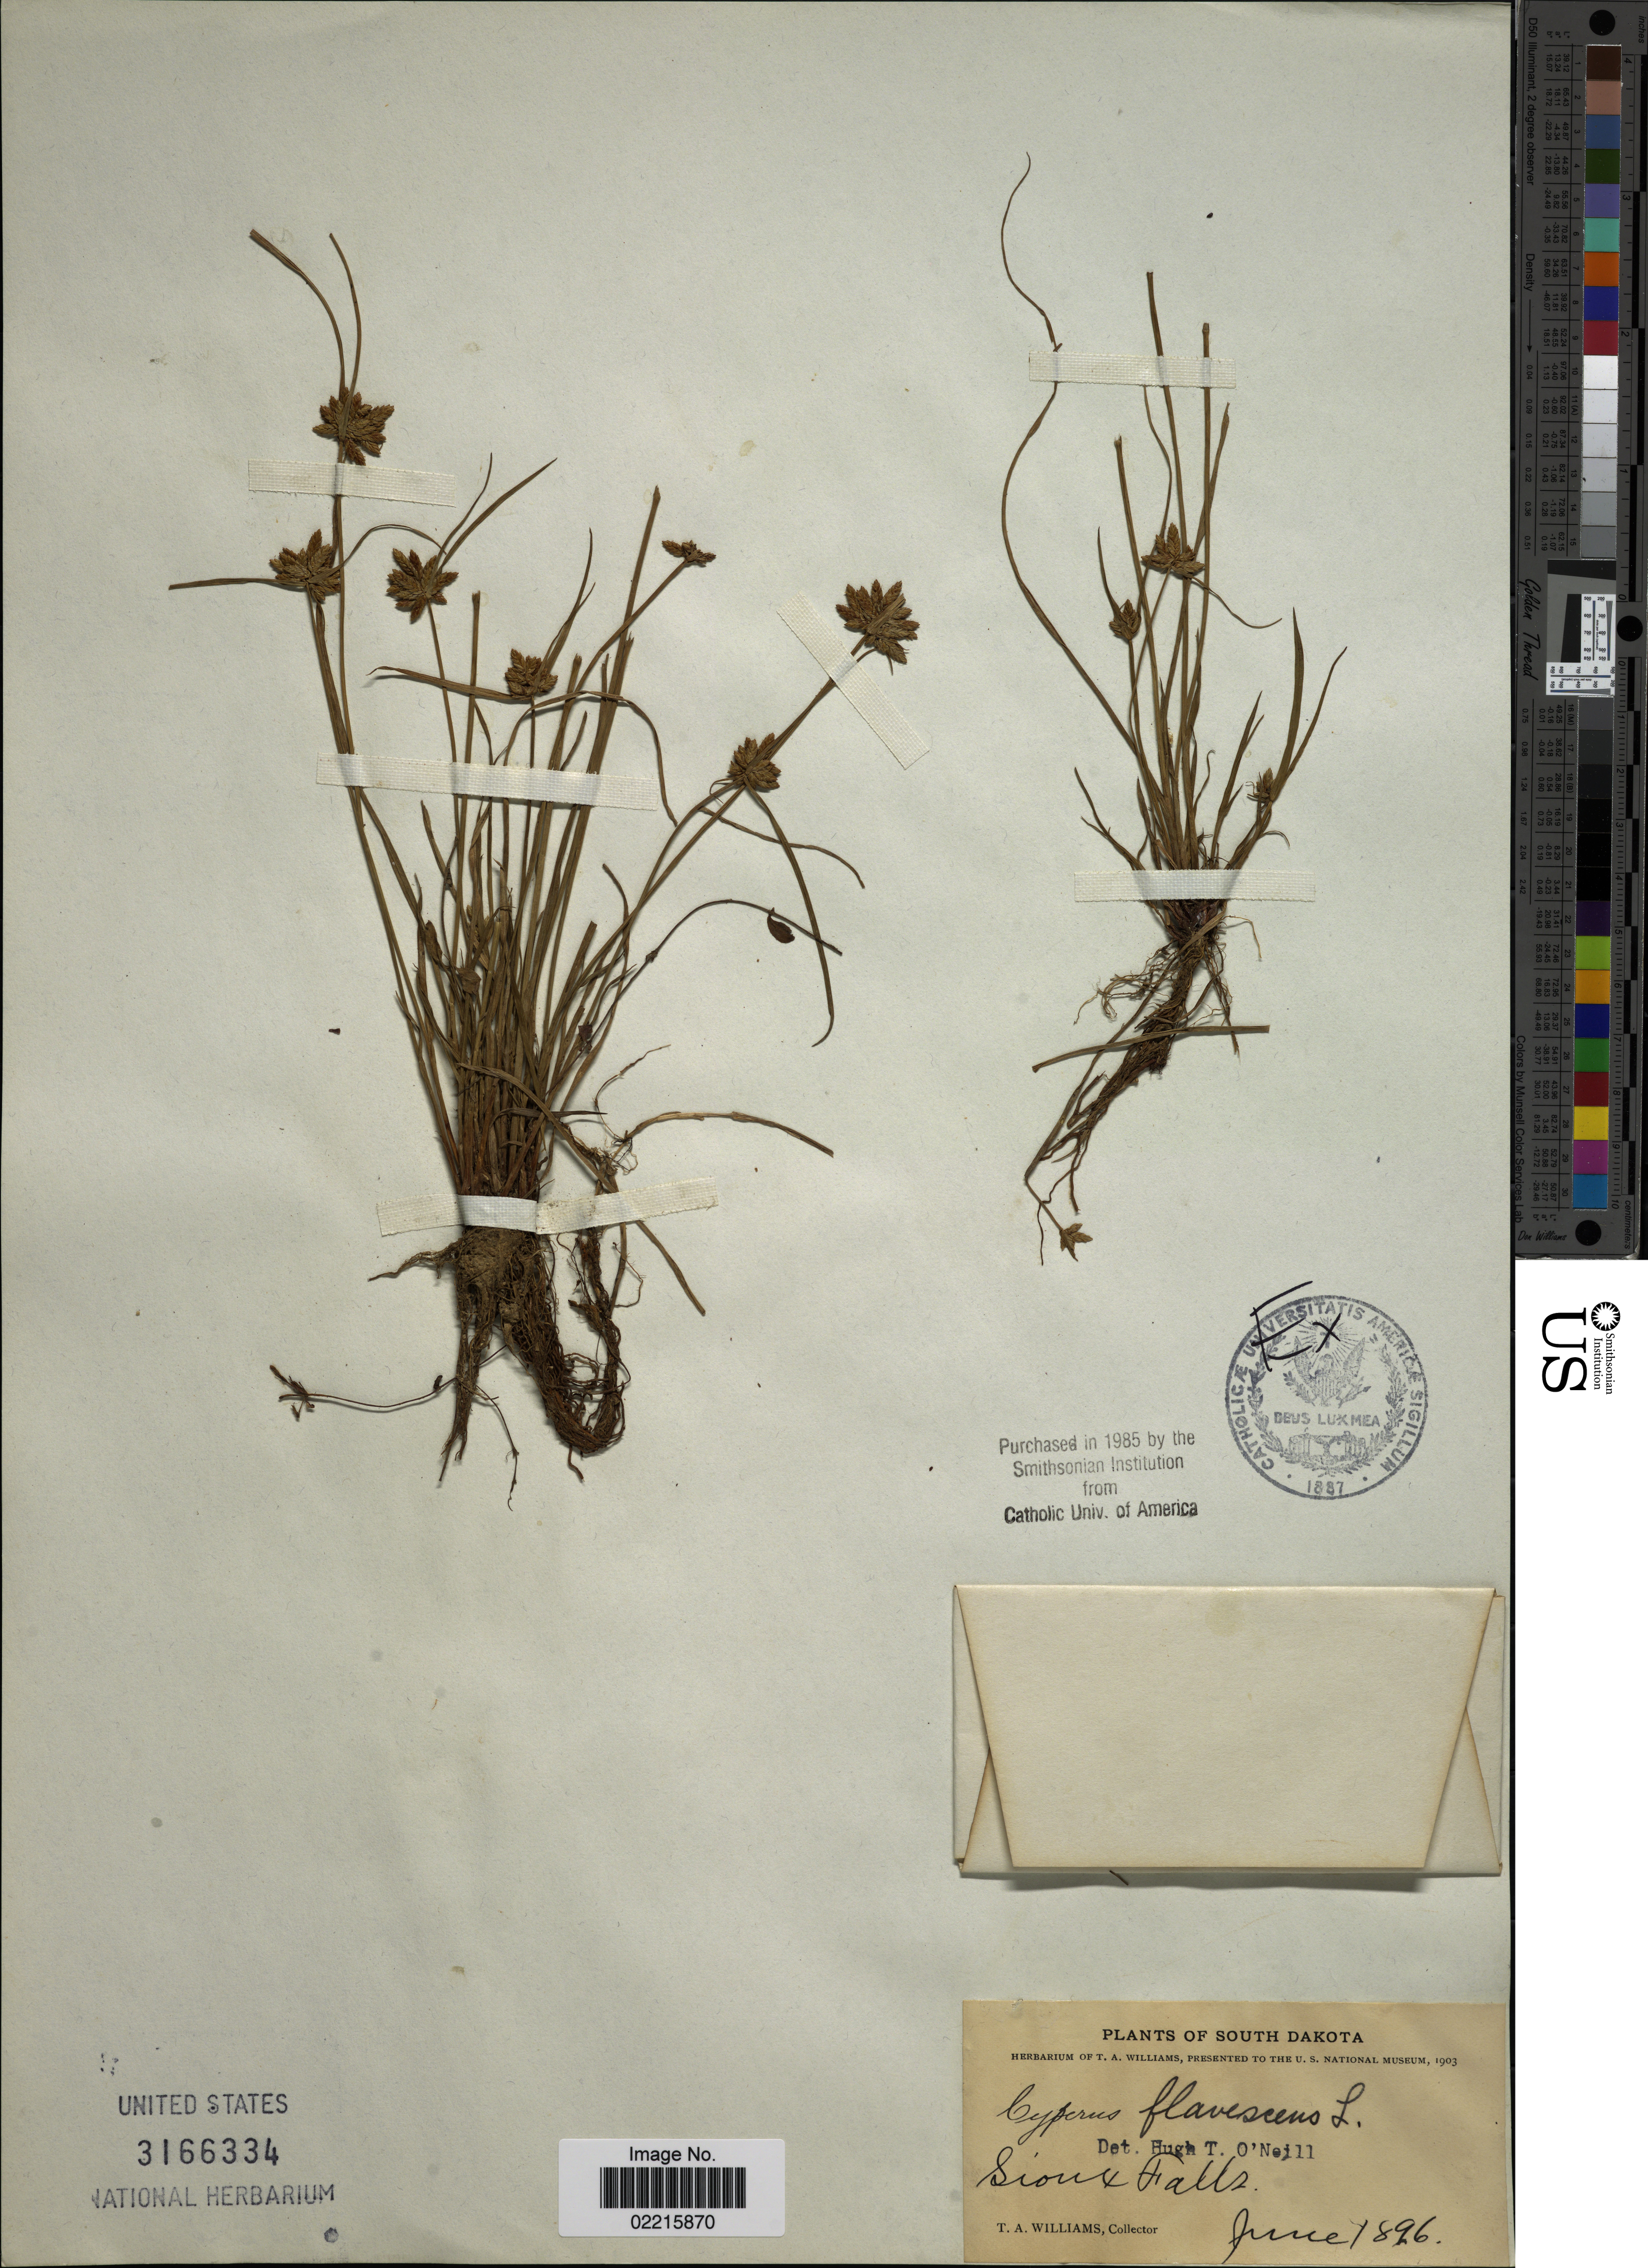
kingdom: Plantae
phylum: Tracheophyta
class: Liliopsida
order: Poales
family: Cyperaceae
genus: Cyperus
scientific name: Cyperus flavescens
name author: L.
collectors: T. A. Williams (herbarium)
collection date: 1896-06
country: United States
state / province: South Dakota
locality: Sioux Falls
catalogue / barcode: US 3166334